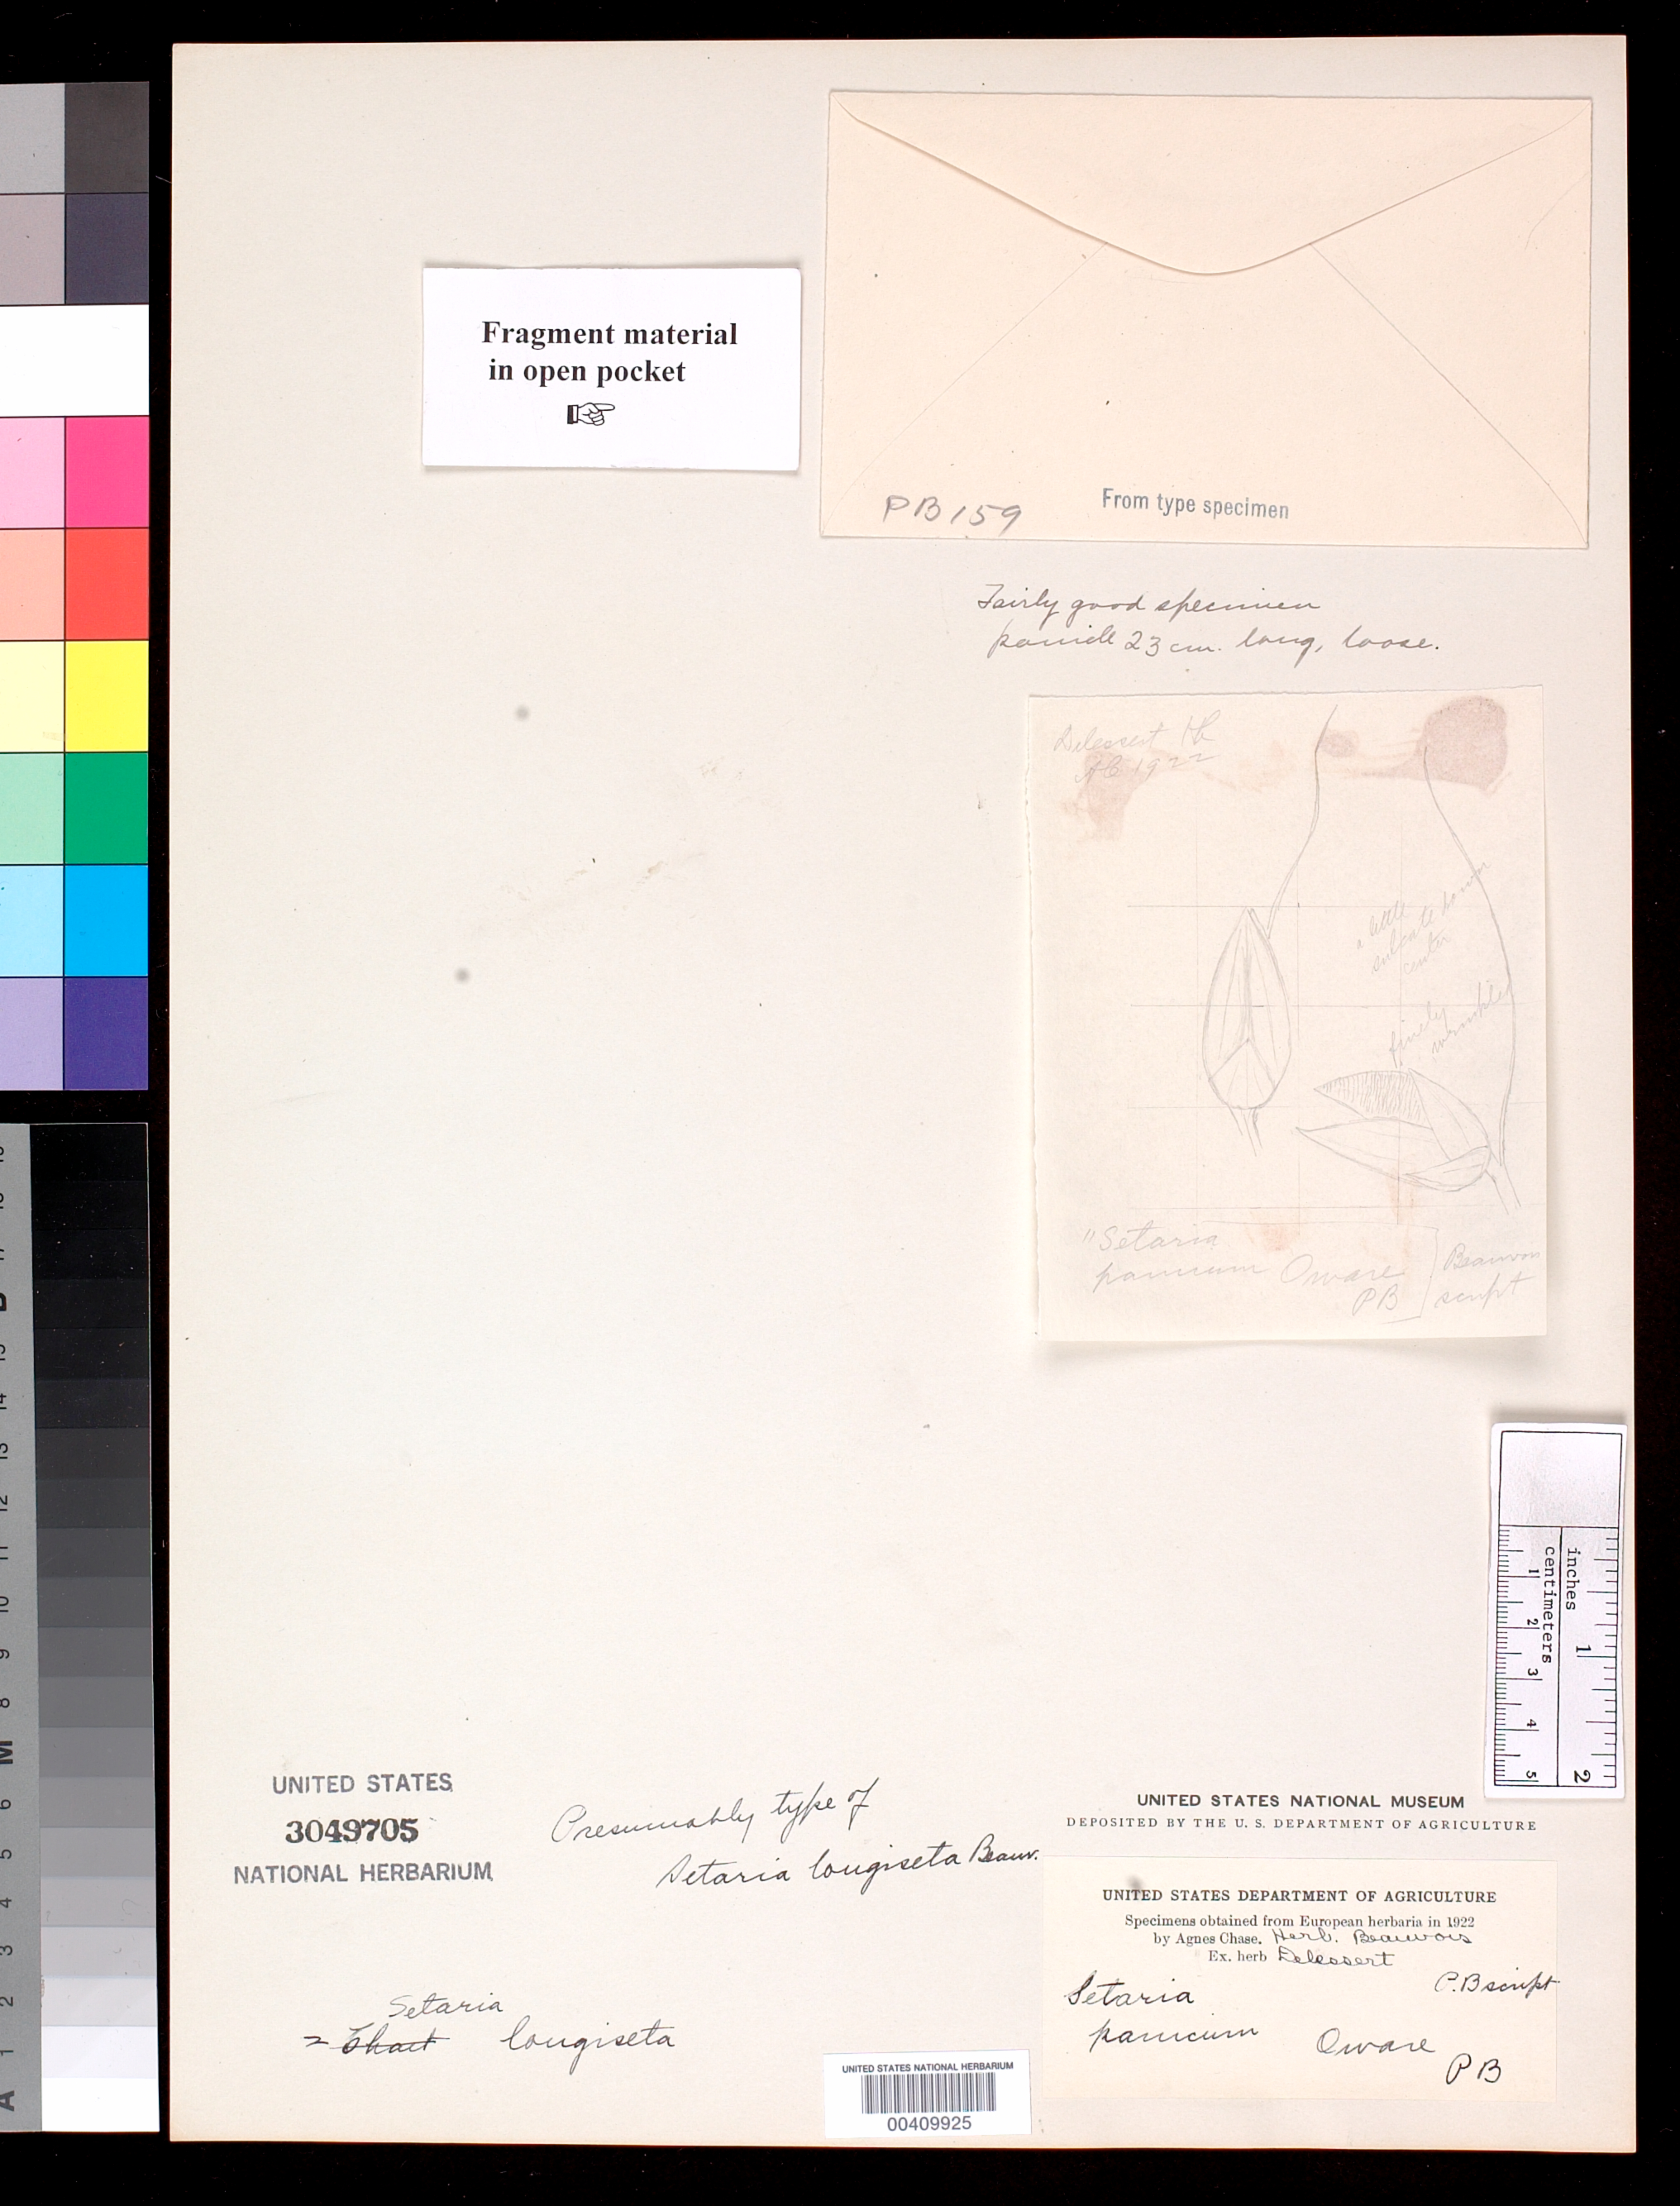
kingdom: Plantae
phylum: Tracheophyta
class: Liliopsida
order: Poales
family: Poaceae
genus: Setaria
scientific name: Setaria longiseta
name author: P. Beauv.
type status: Isosyntype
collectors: A. M. F. J. Palisot de Beauvois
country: Nigeria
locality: Oware [Owerri]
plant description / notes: Drawing and fragmentary material of type specimen ex herb. Delessert.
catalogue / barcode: US 3049705